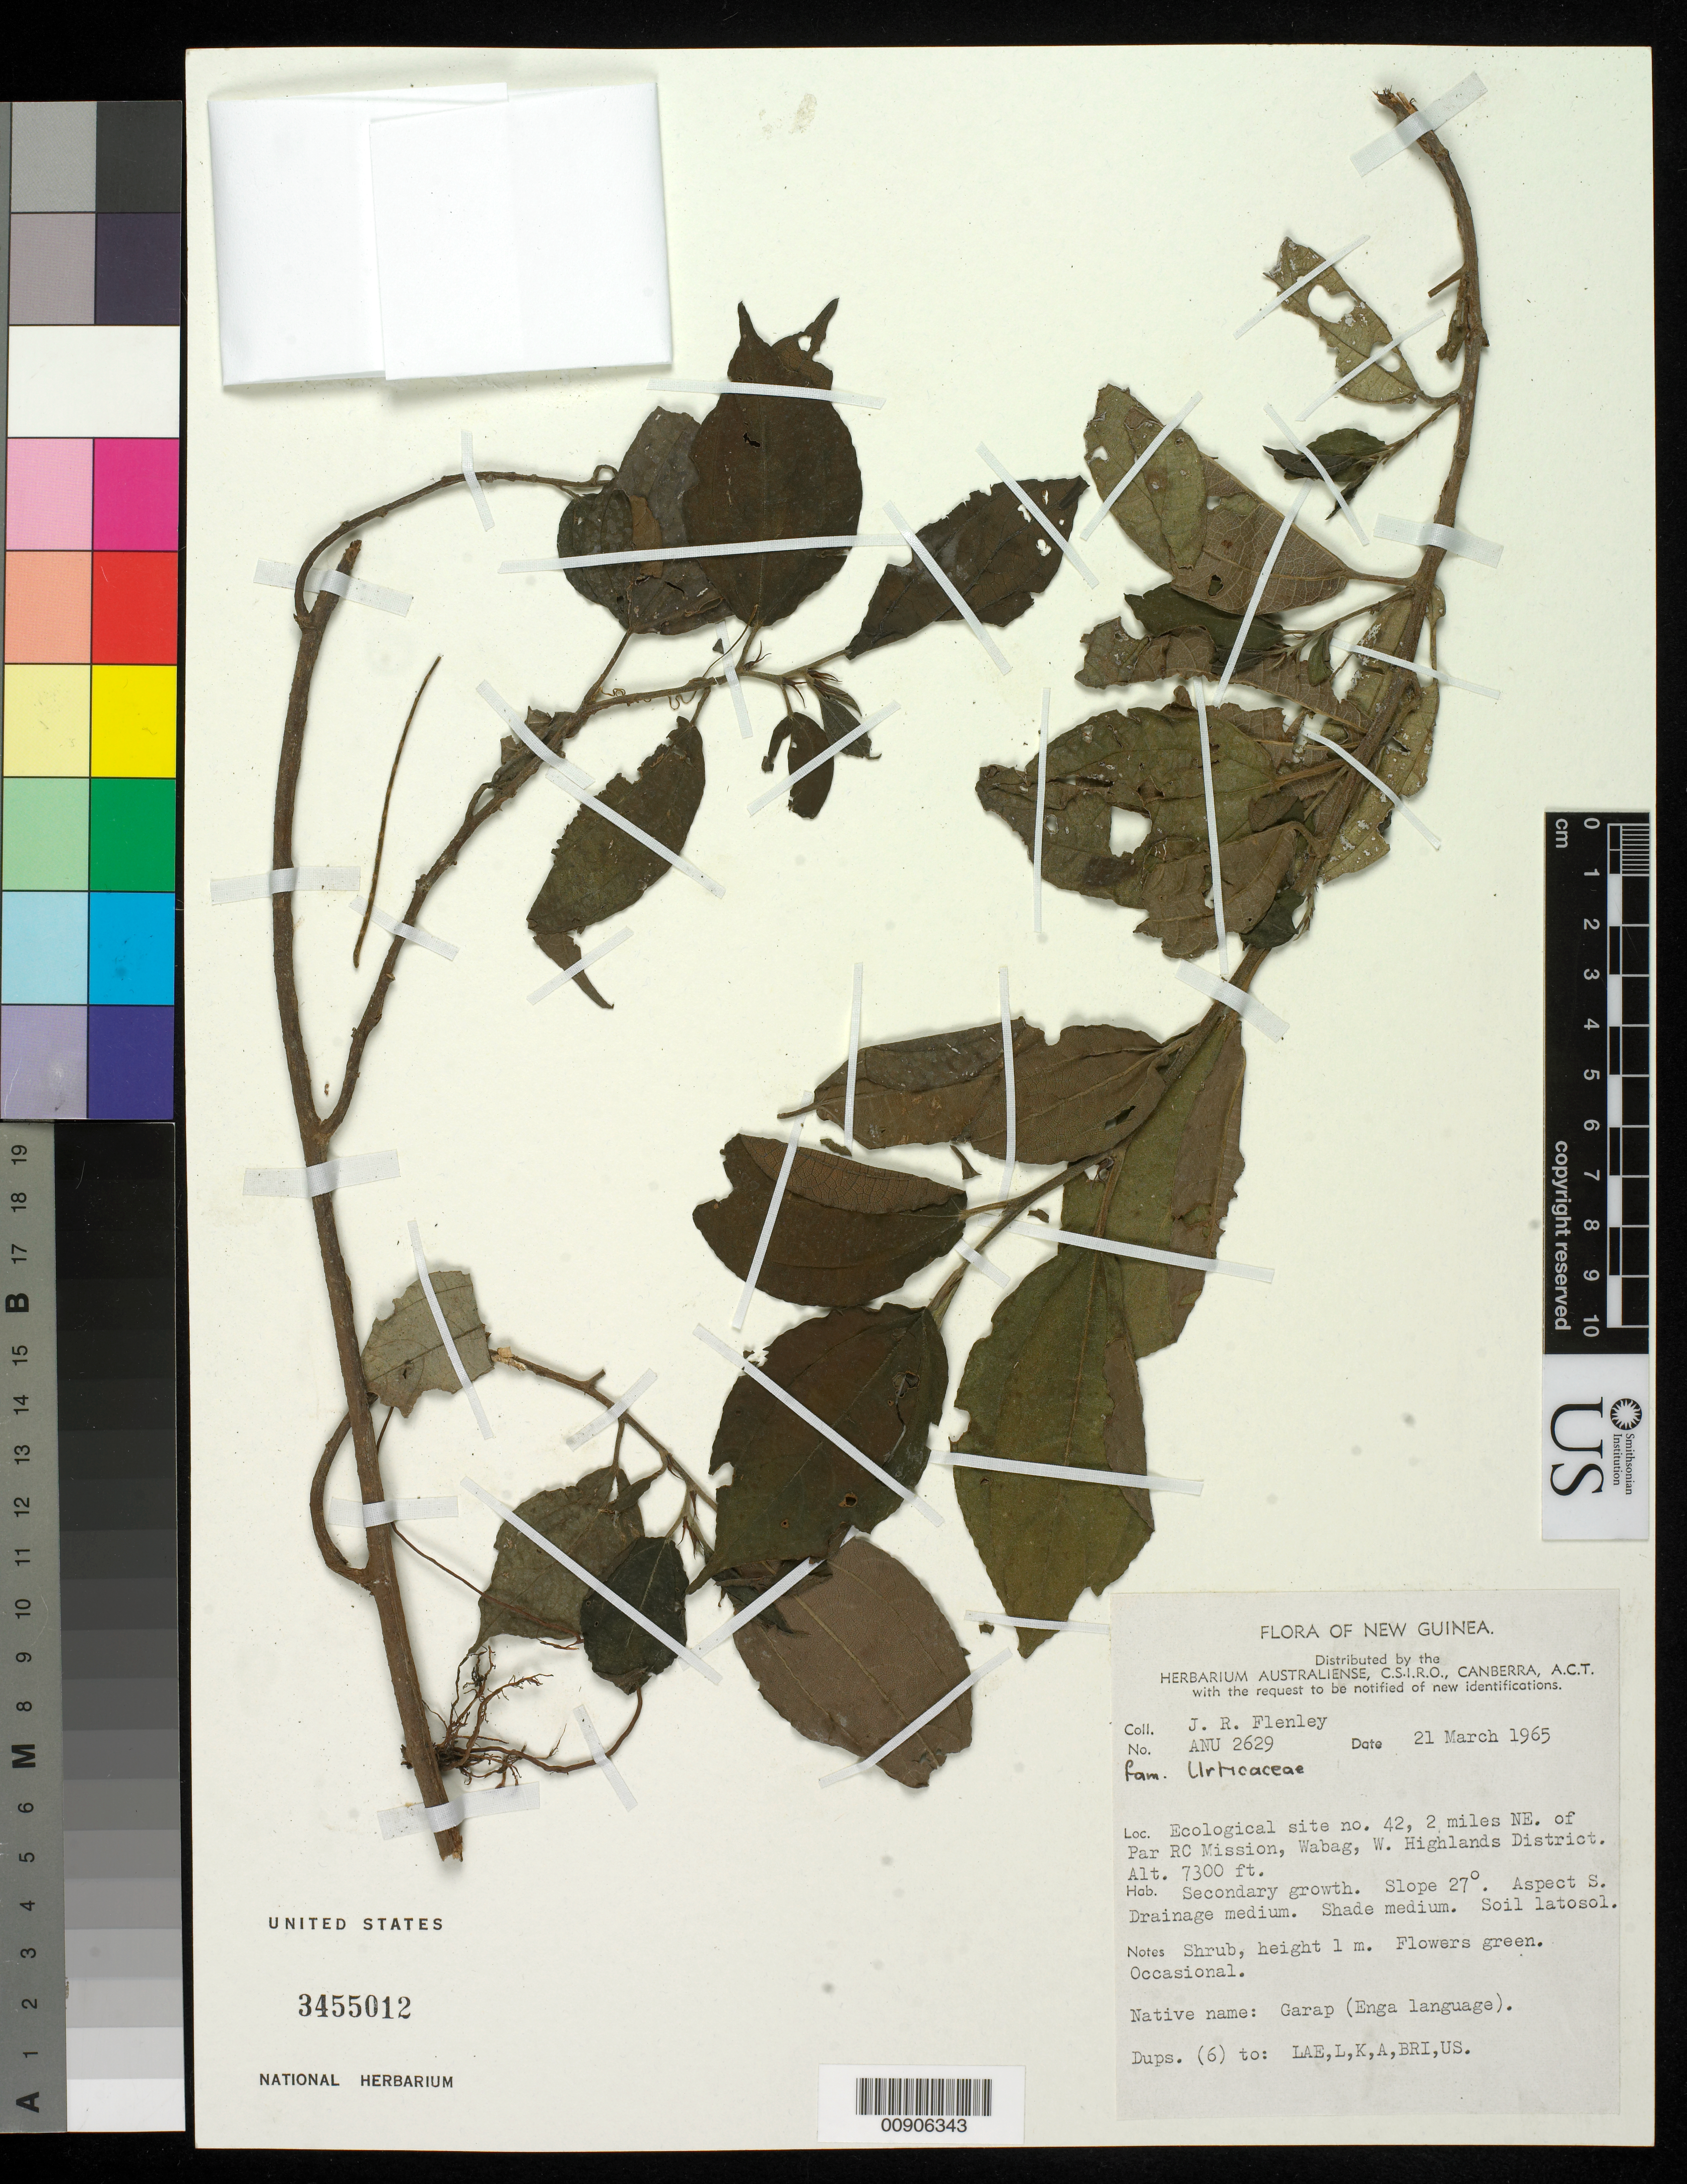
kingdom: Plantae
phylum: Tracheophyta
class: Magnoliopsida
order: Rosales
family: Urticaceae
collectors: J. Flenley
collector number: ANU 2629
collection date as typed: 21 Mar 1965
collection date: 1965-03-21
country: Papua New Guinea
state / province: Enga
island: New Guinea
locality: Ecological site no 42, 2 miles NE of Par RC Mission, Wabag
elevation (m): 2225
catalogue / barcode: US 3455012